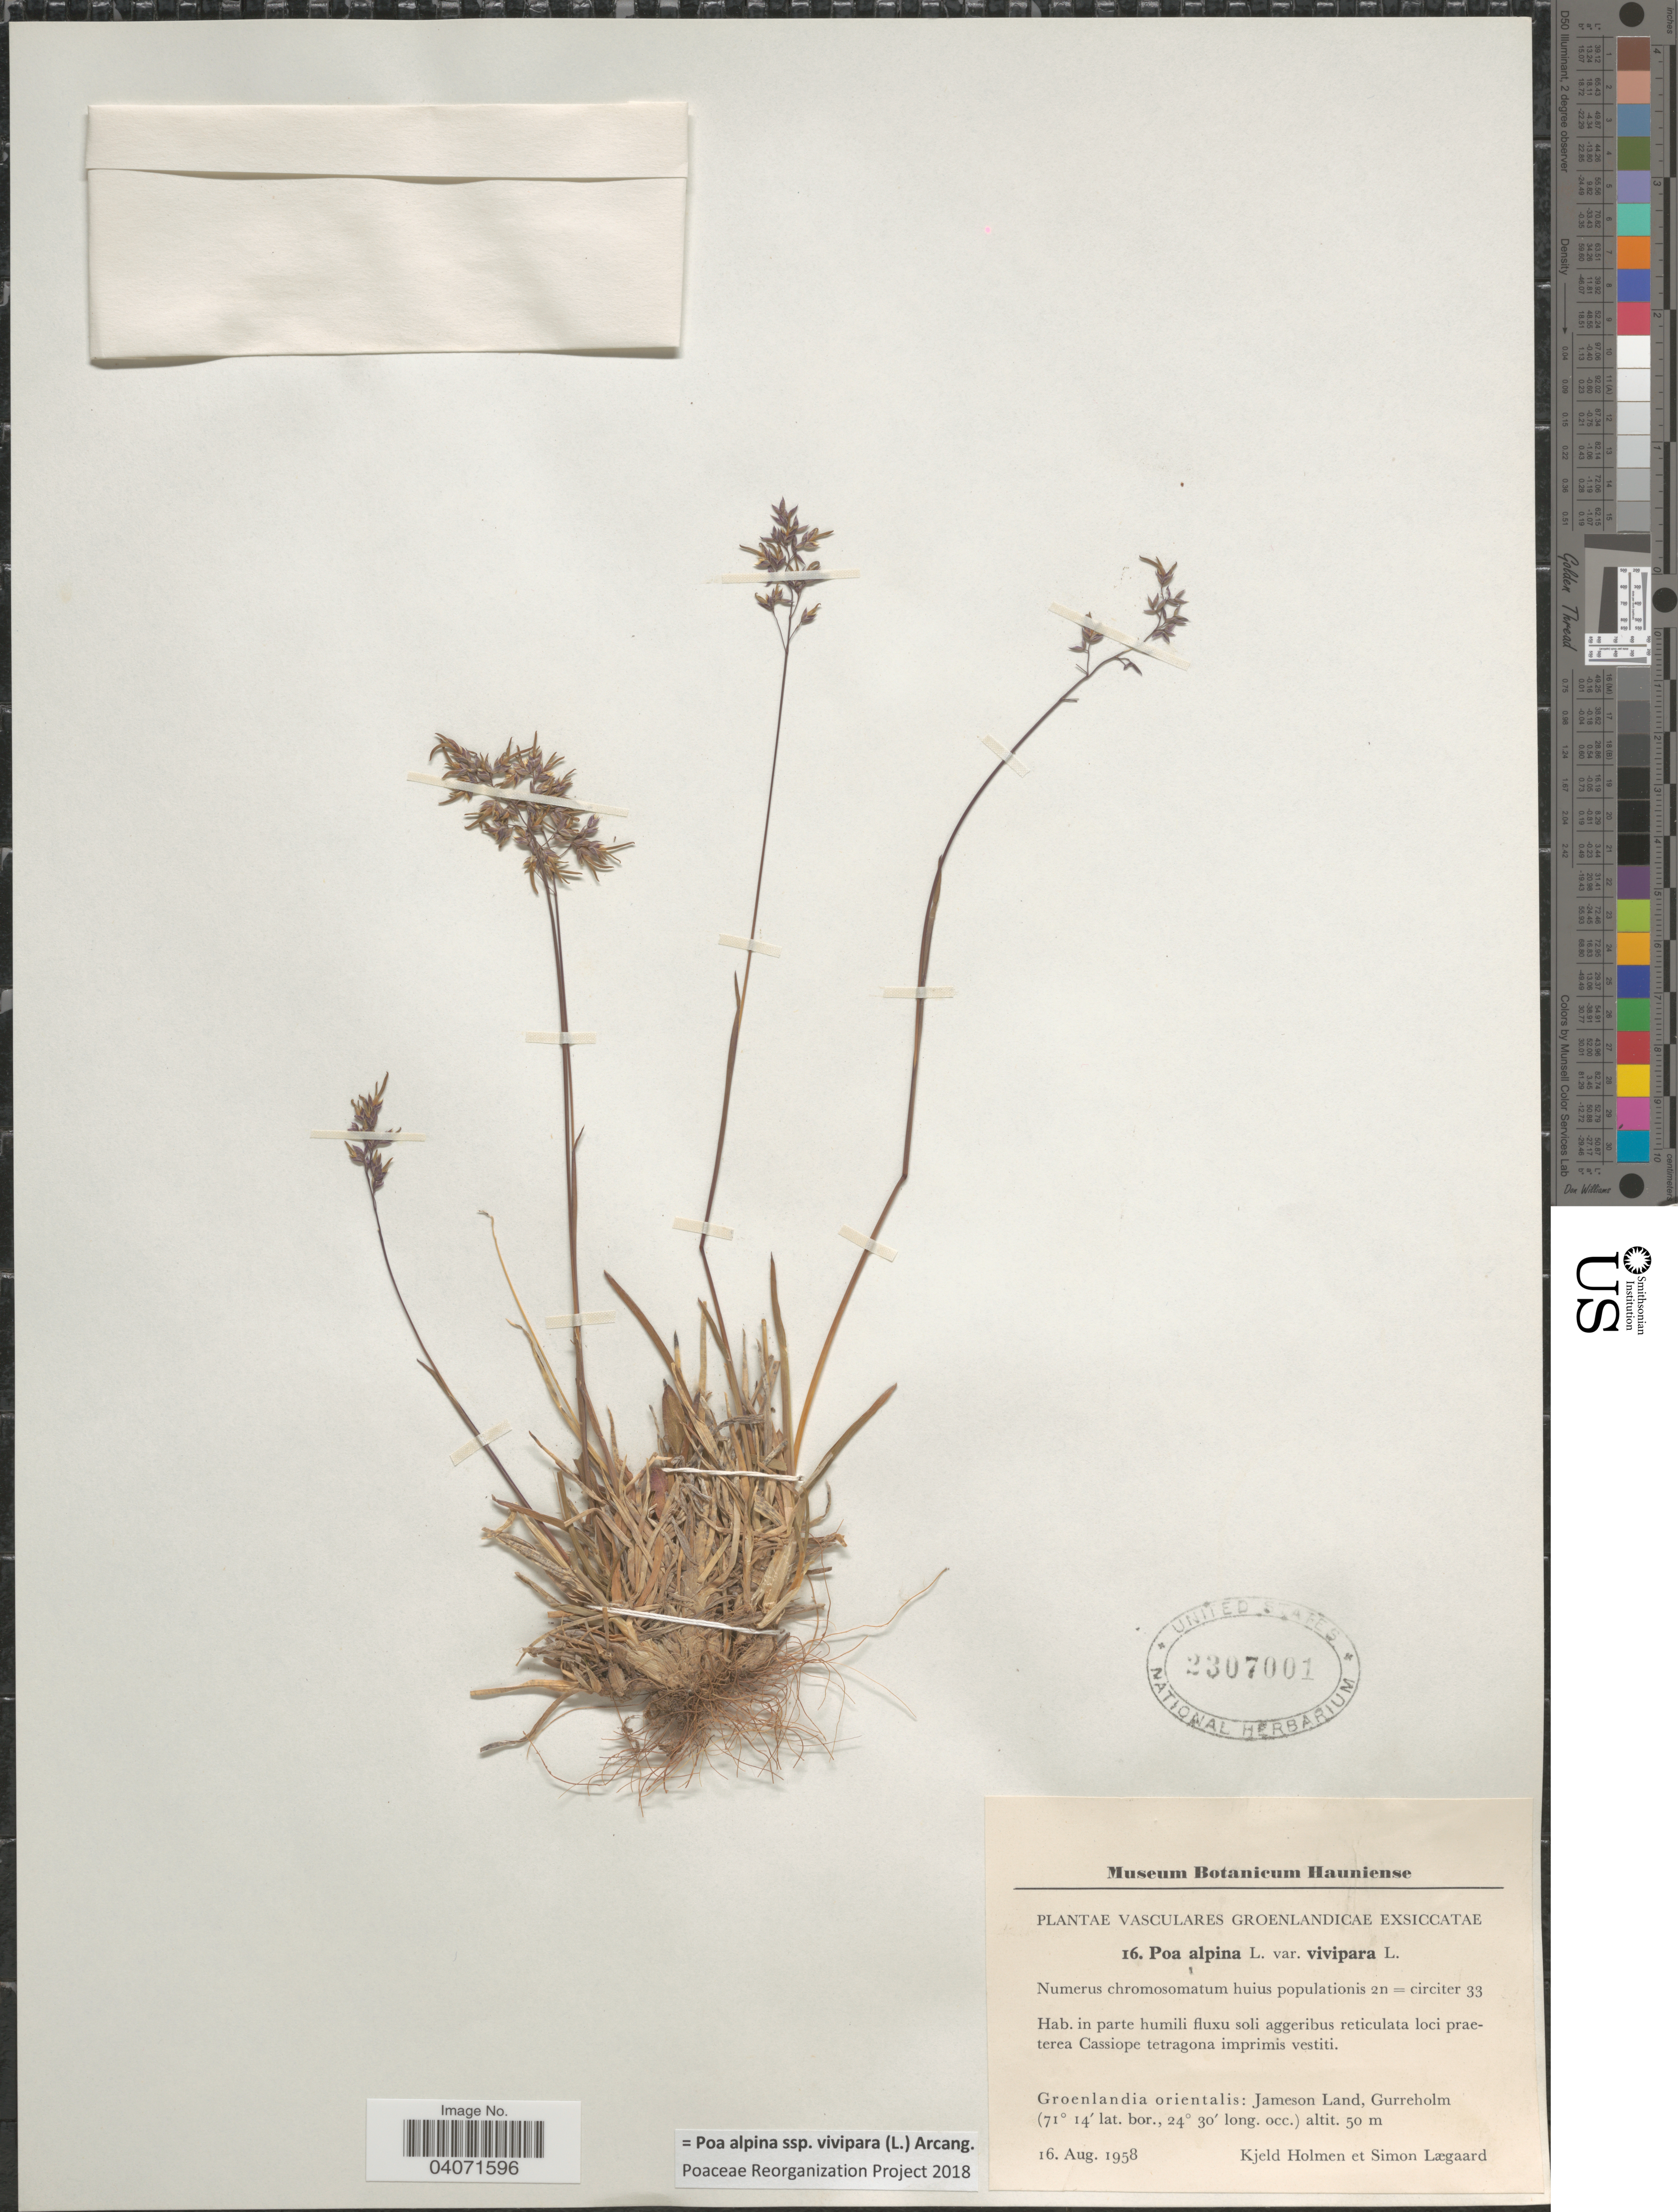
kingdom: Plantae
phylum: Tracheophyta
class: Liliopsida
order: Poales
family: Poaceae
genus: Poa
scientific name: Poa alpina subsp. vivipara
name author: (L.) Arcang.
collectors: K. A. Holmen & S. Lægaard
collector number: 16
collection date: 1958-08-16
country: Greenland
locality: Groenlandia orientalis: Jameson Land, Gurreholm.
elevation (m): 50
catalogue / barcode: US 2307001